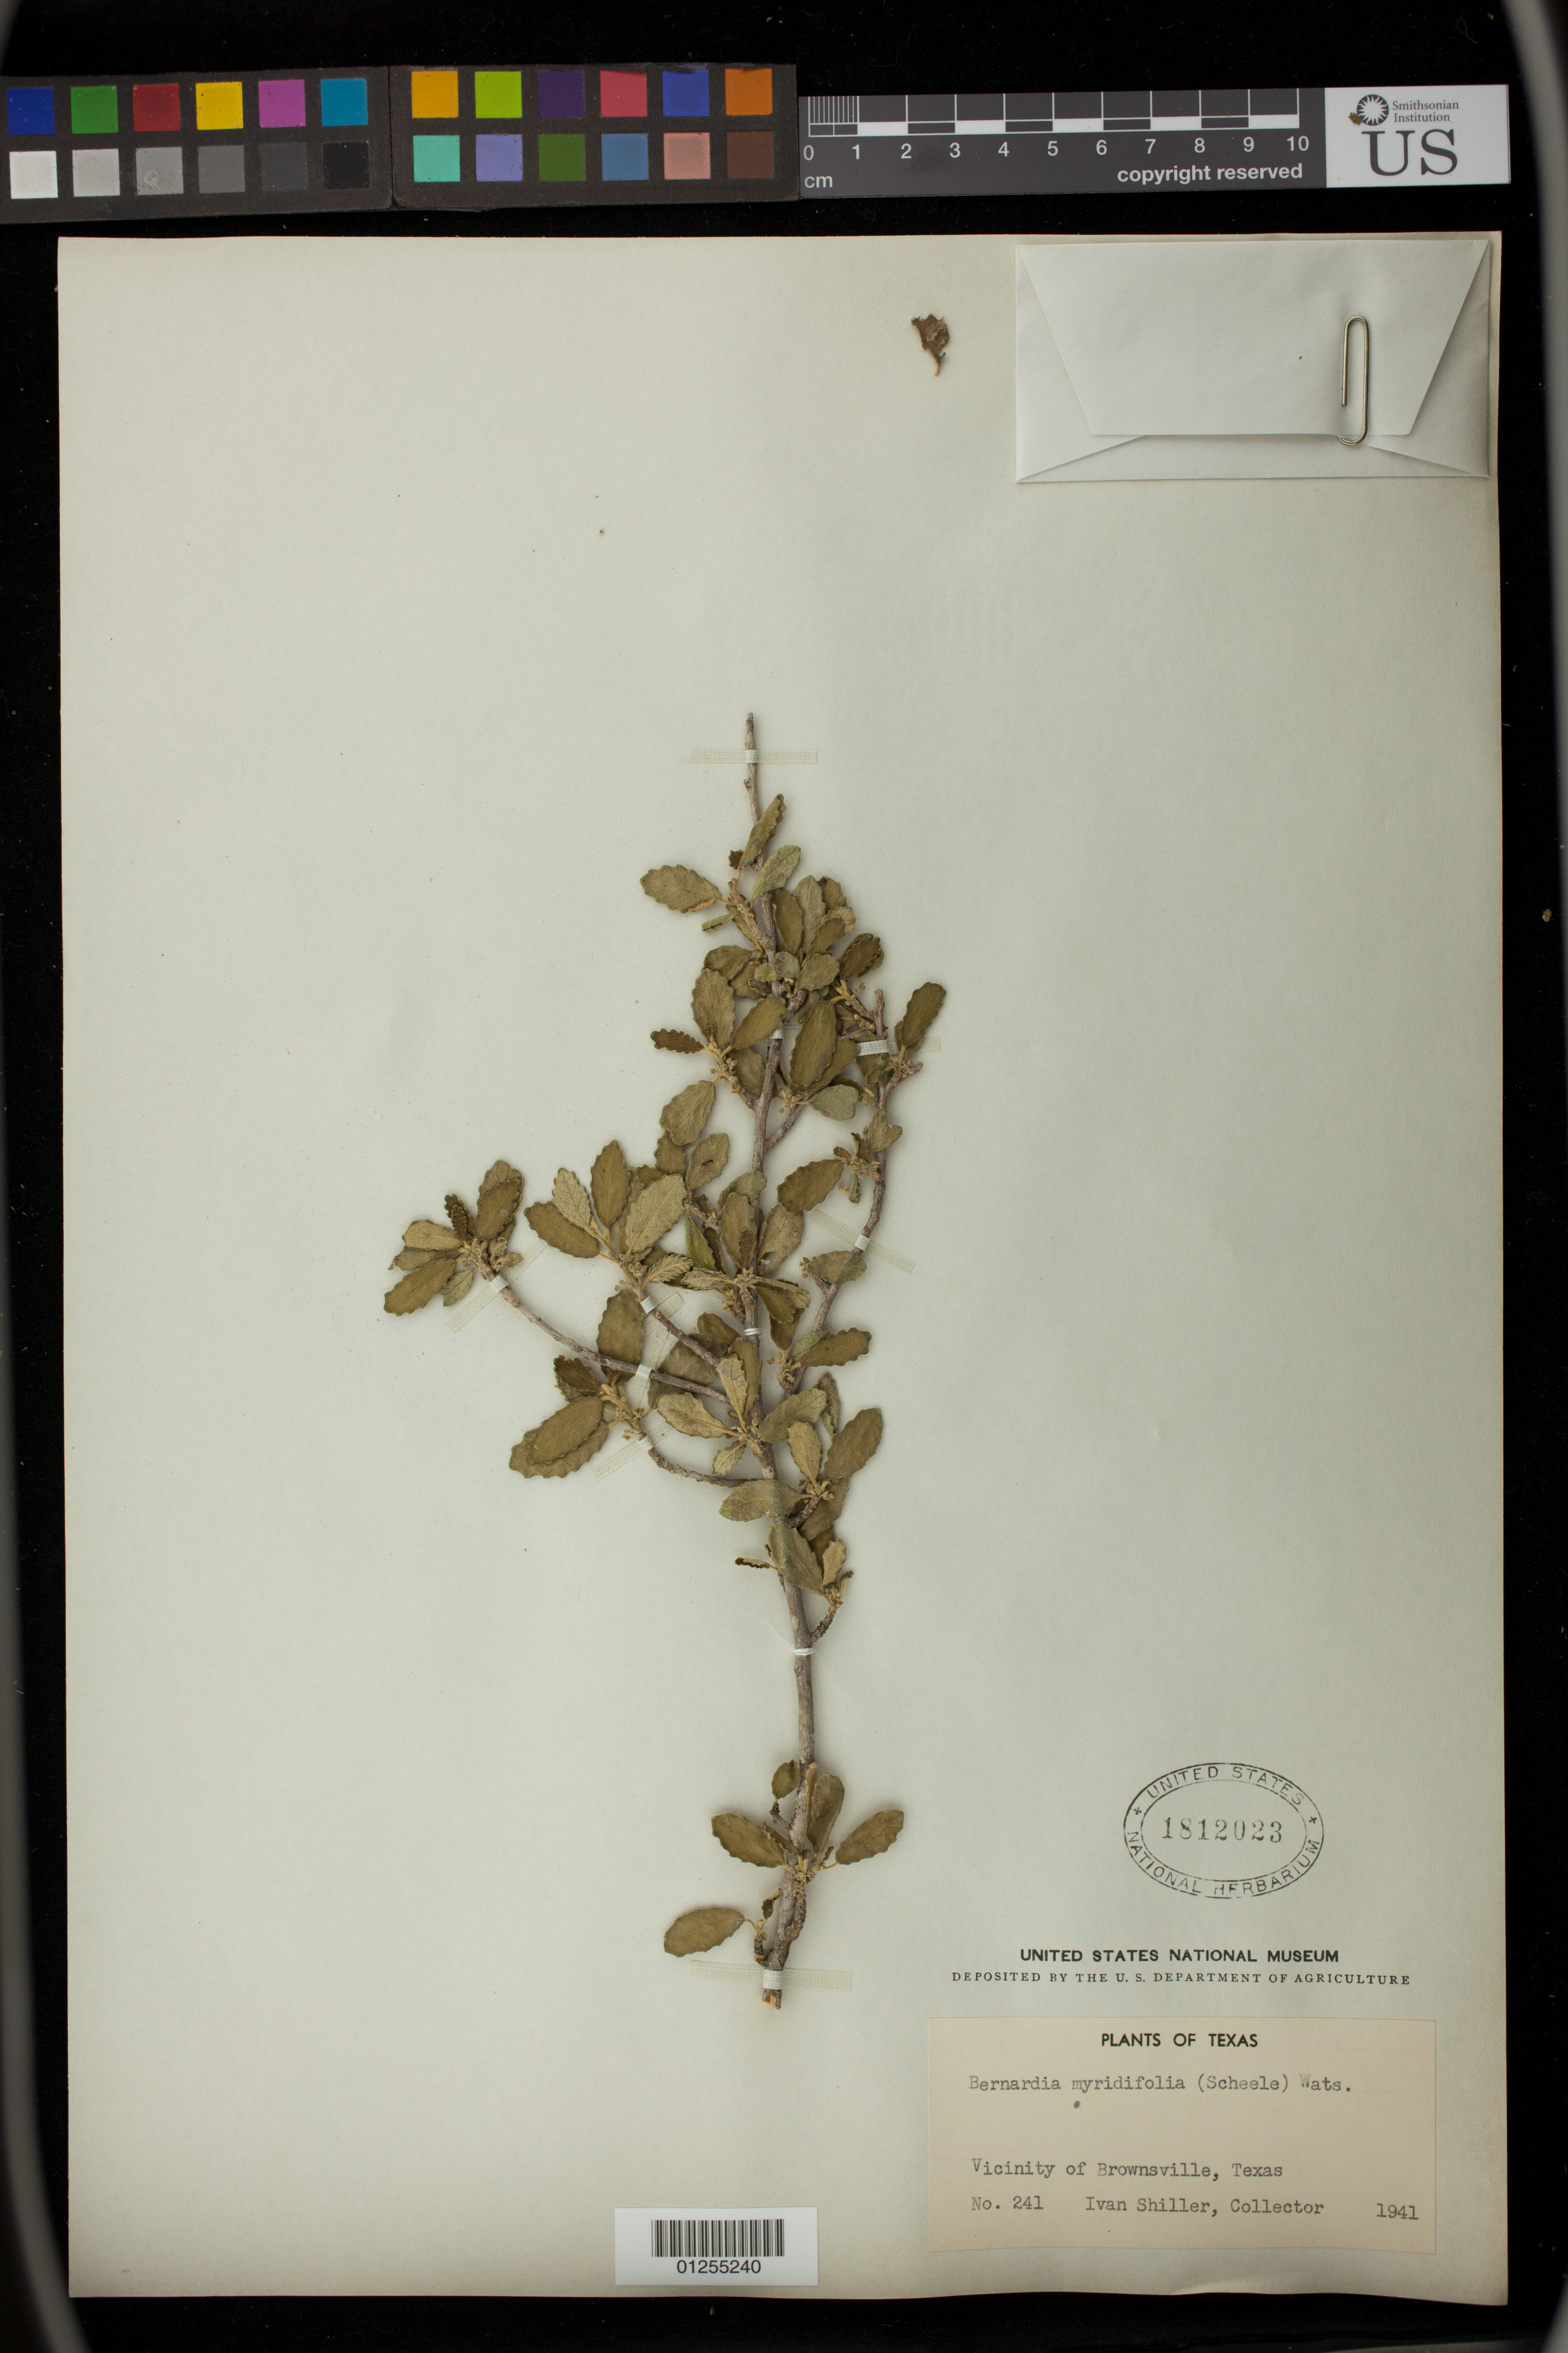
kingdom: Plantae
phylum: Tracheophyta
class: Magnoliopsida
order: Malpighiales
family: Euphorbiaceae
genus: Bernardia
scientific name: Bernardia myricifolia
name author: (Scheele) S. Watson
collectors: I. Shiller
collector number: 241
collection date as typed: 1941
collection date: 1941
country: United States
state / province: Texas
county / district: Cameron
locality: Vicinity of Brownsville.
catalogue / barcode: US 1812023